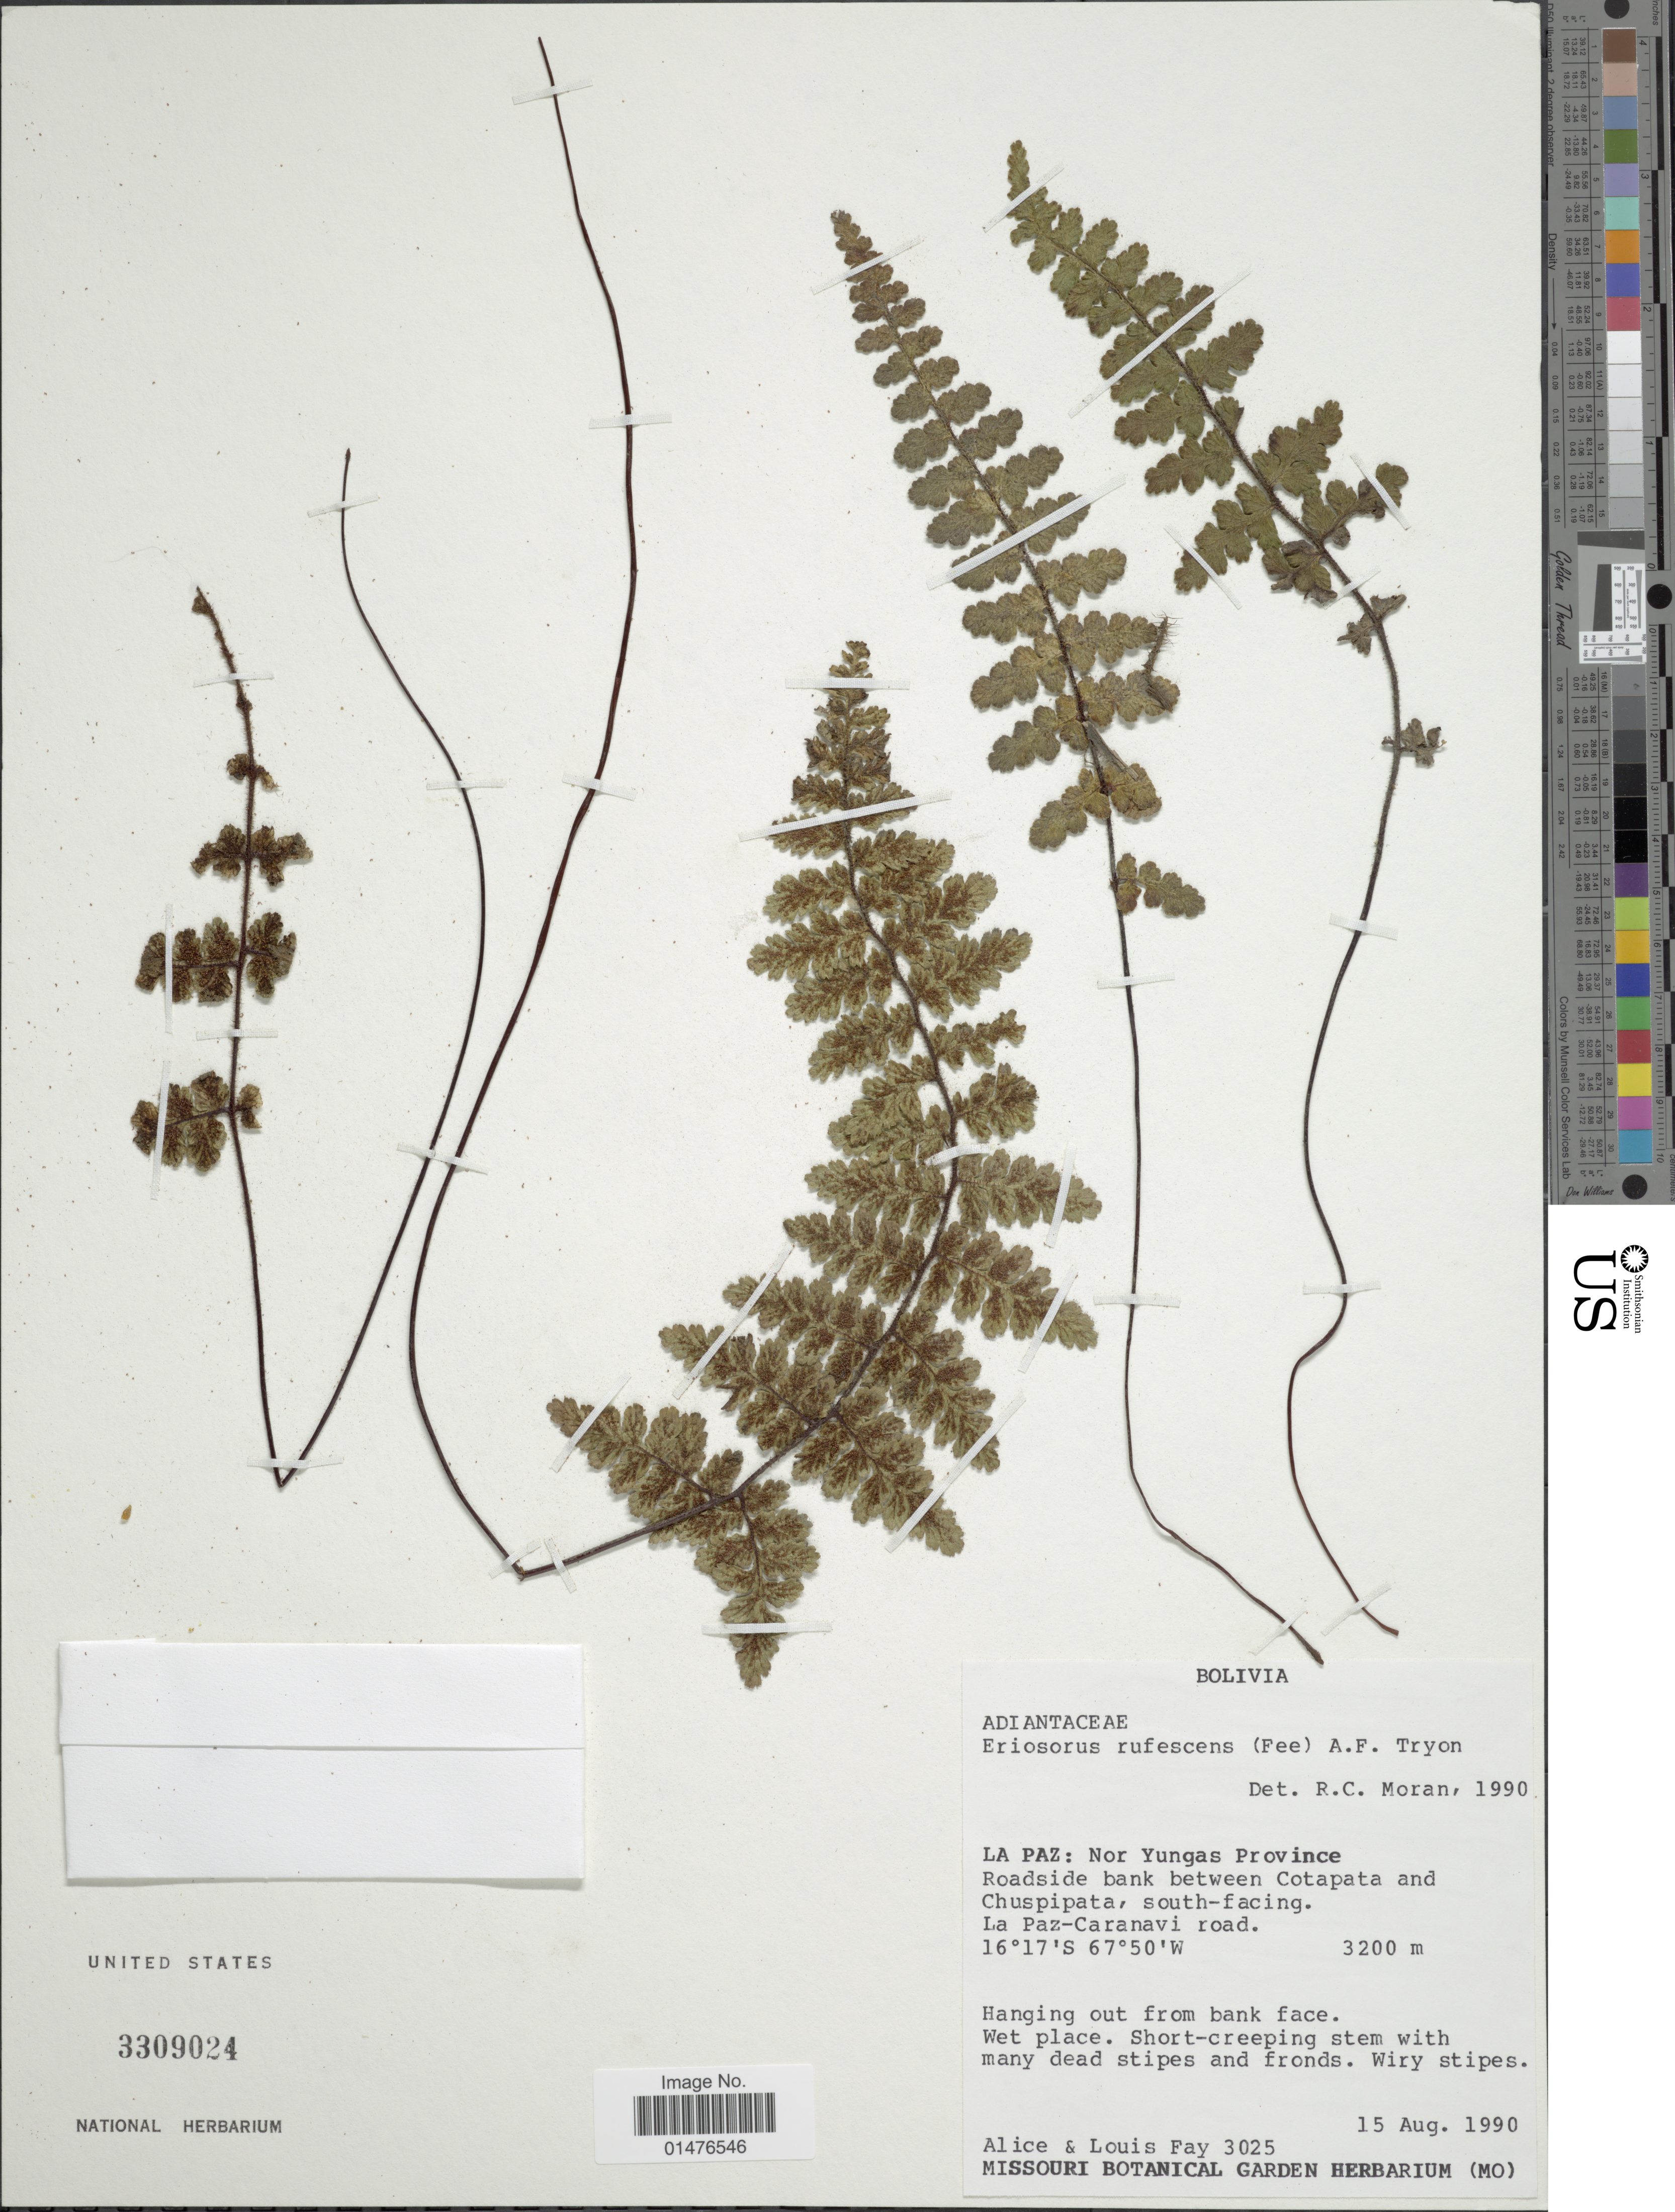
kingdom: Plantae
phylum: Tracheophyta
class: Polypodiopsida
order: Polypodiales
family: Pteridaceae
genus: Jamesonia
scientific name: Jamesonia rufescens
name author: (Fée) Christenh.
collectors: A. Fay & L. Fay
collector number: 3025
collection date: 1990-08-15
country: Bolivia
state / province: La Paz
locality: Nor Yungas Province. Roadside bank between Cotapata and Chuspipata, south-facing. La Paz-Caranavi road.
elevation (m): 3200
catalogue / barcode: US 3309024